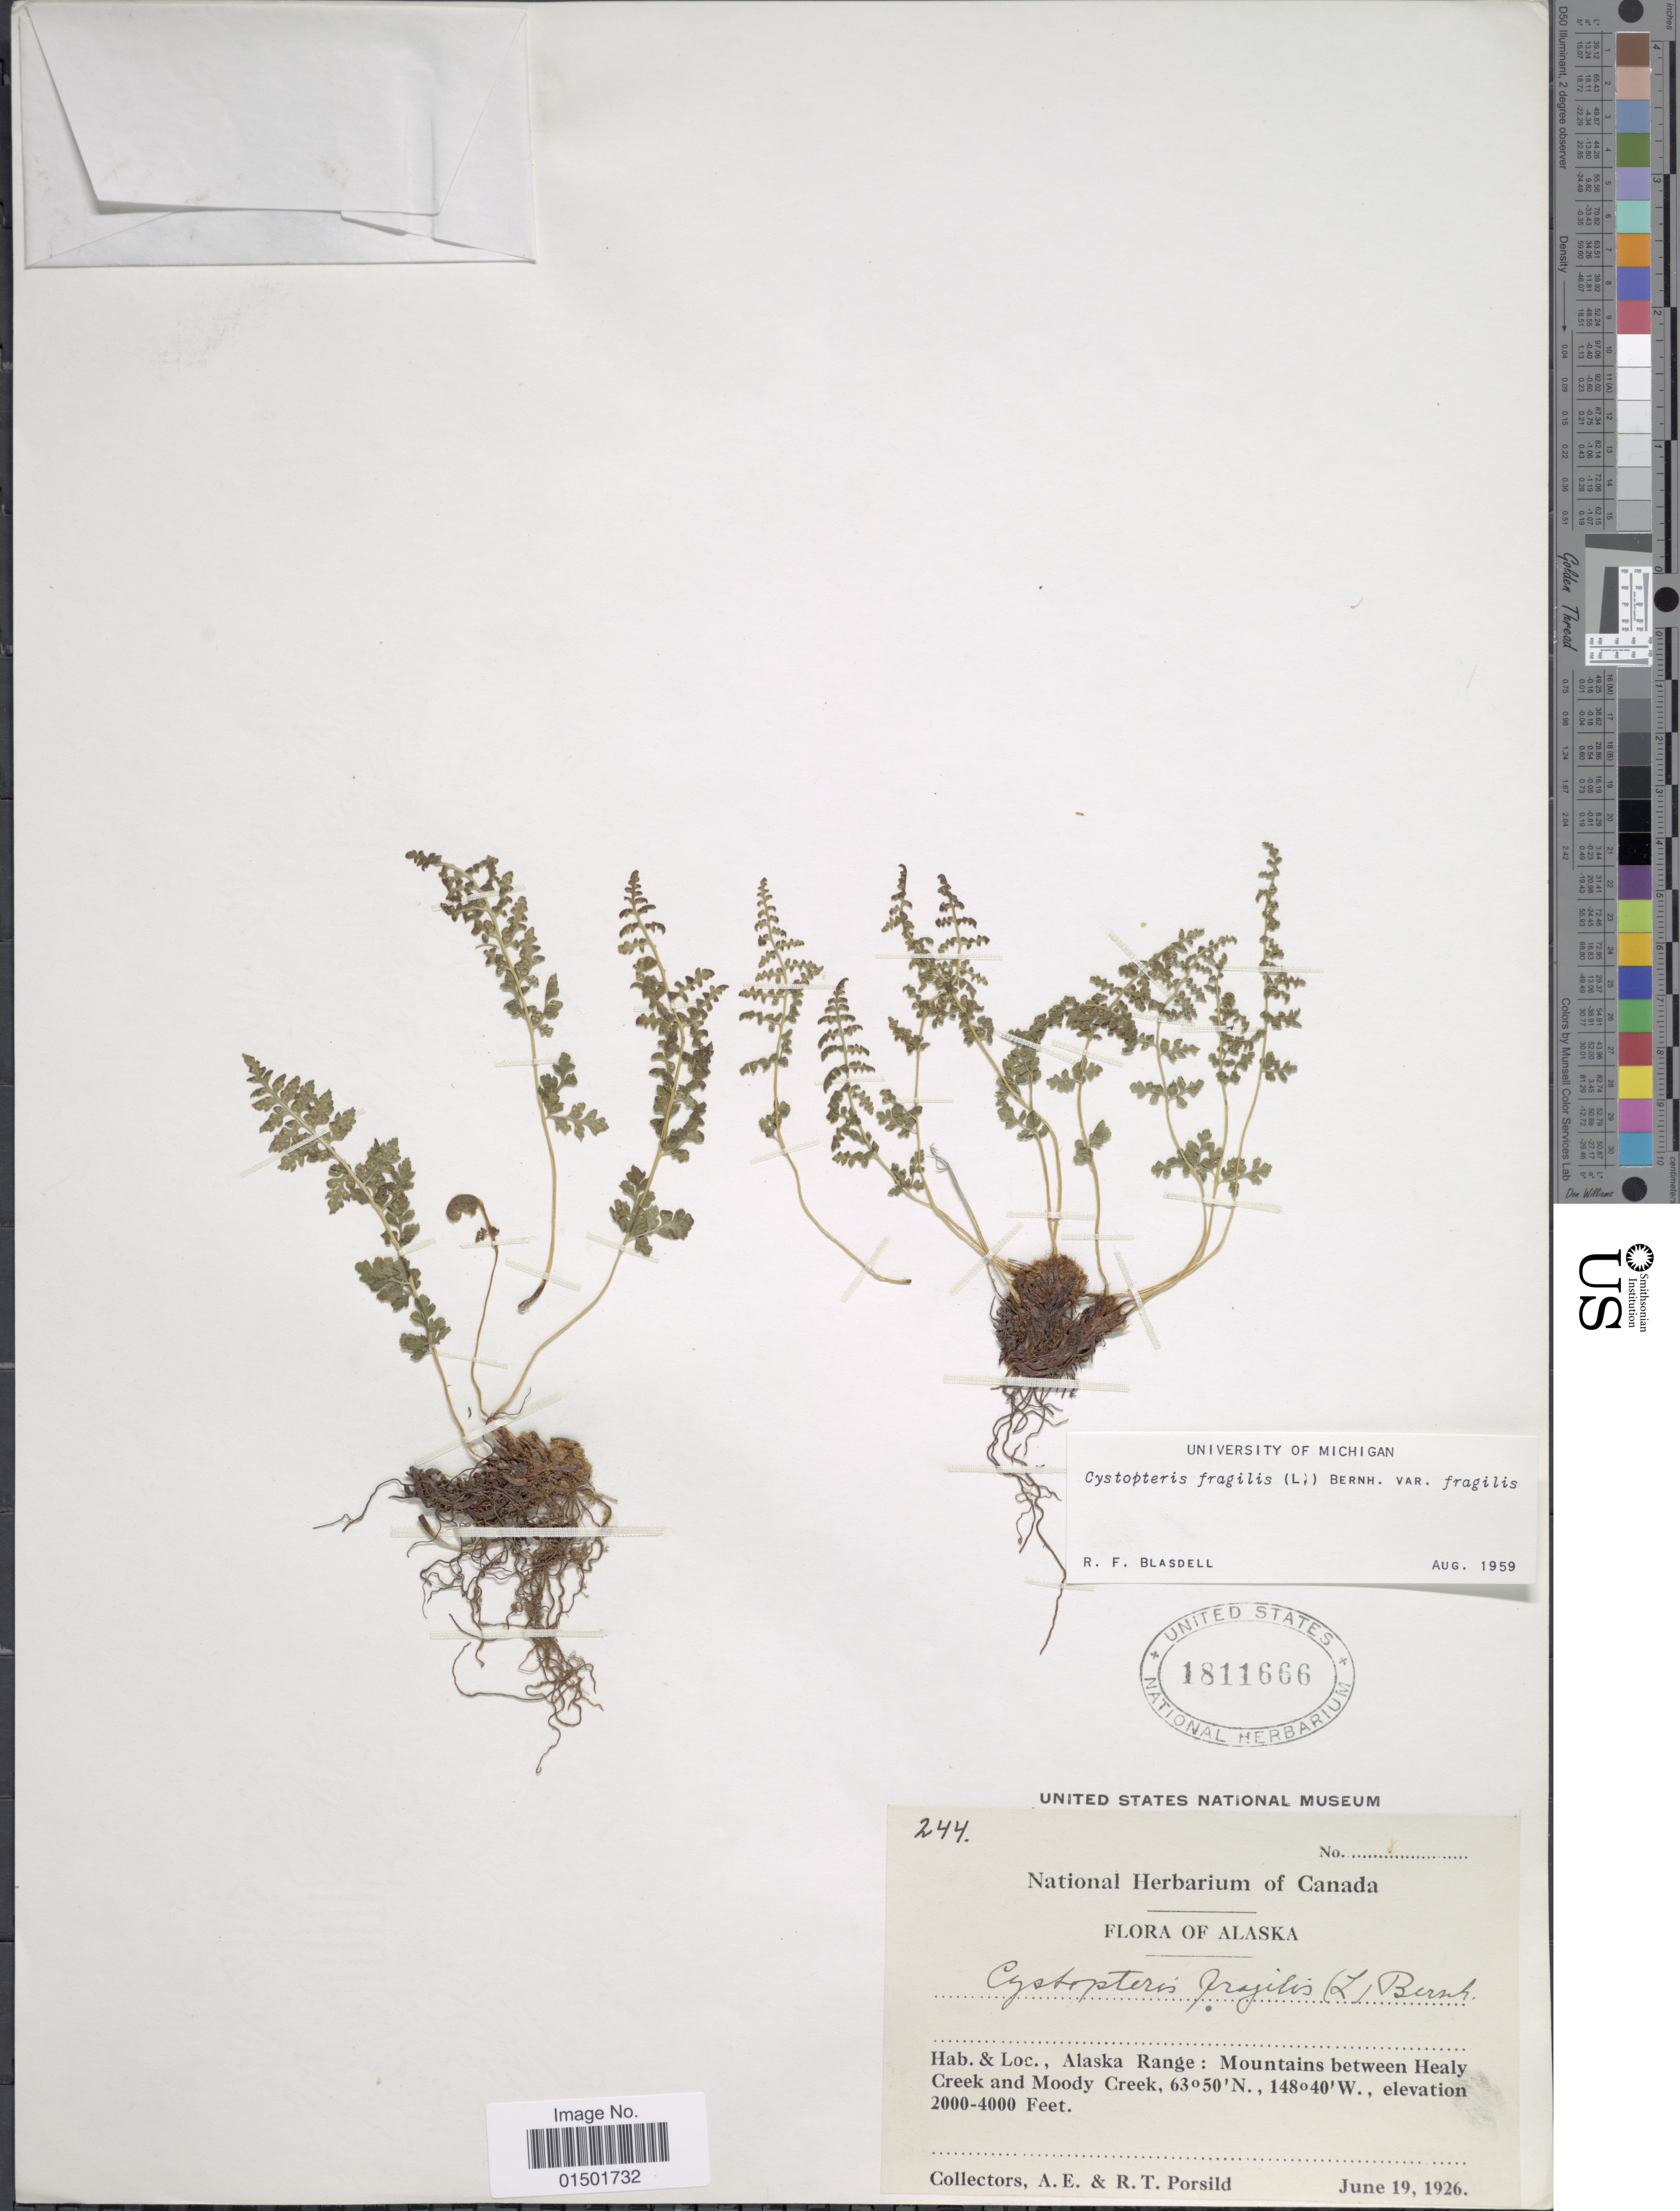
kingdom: Plantae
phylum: Tracheophyta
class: Polypodiopsida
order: Polypodiales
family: Cystopteridaceae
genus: Cystopteris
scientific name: Cystopteris fragilis var. fragilis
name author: (L.) Bernh.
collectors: A. E. Porsild & R. T. Porsild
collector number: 244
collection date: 1926-06-19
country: United States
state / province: Alaska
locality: Alaska Range: Mountains between Healy Creek and Moody Creek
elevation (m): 610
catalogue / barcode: US 1811666